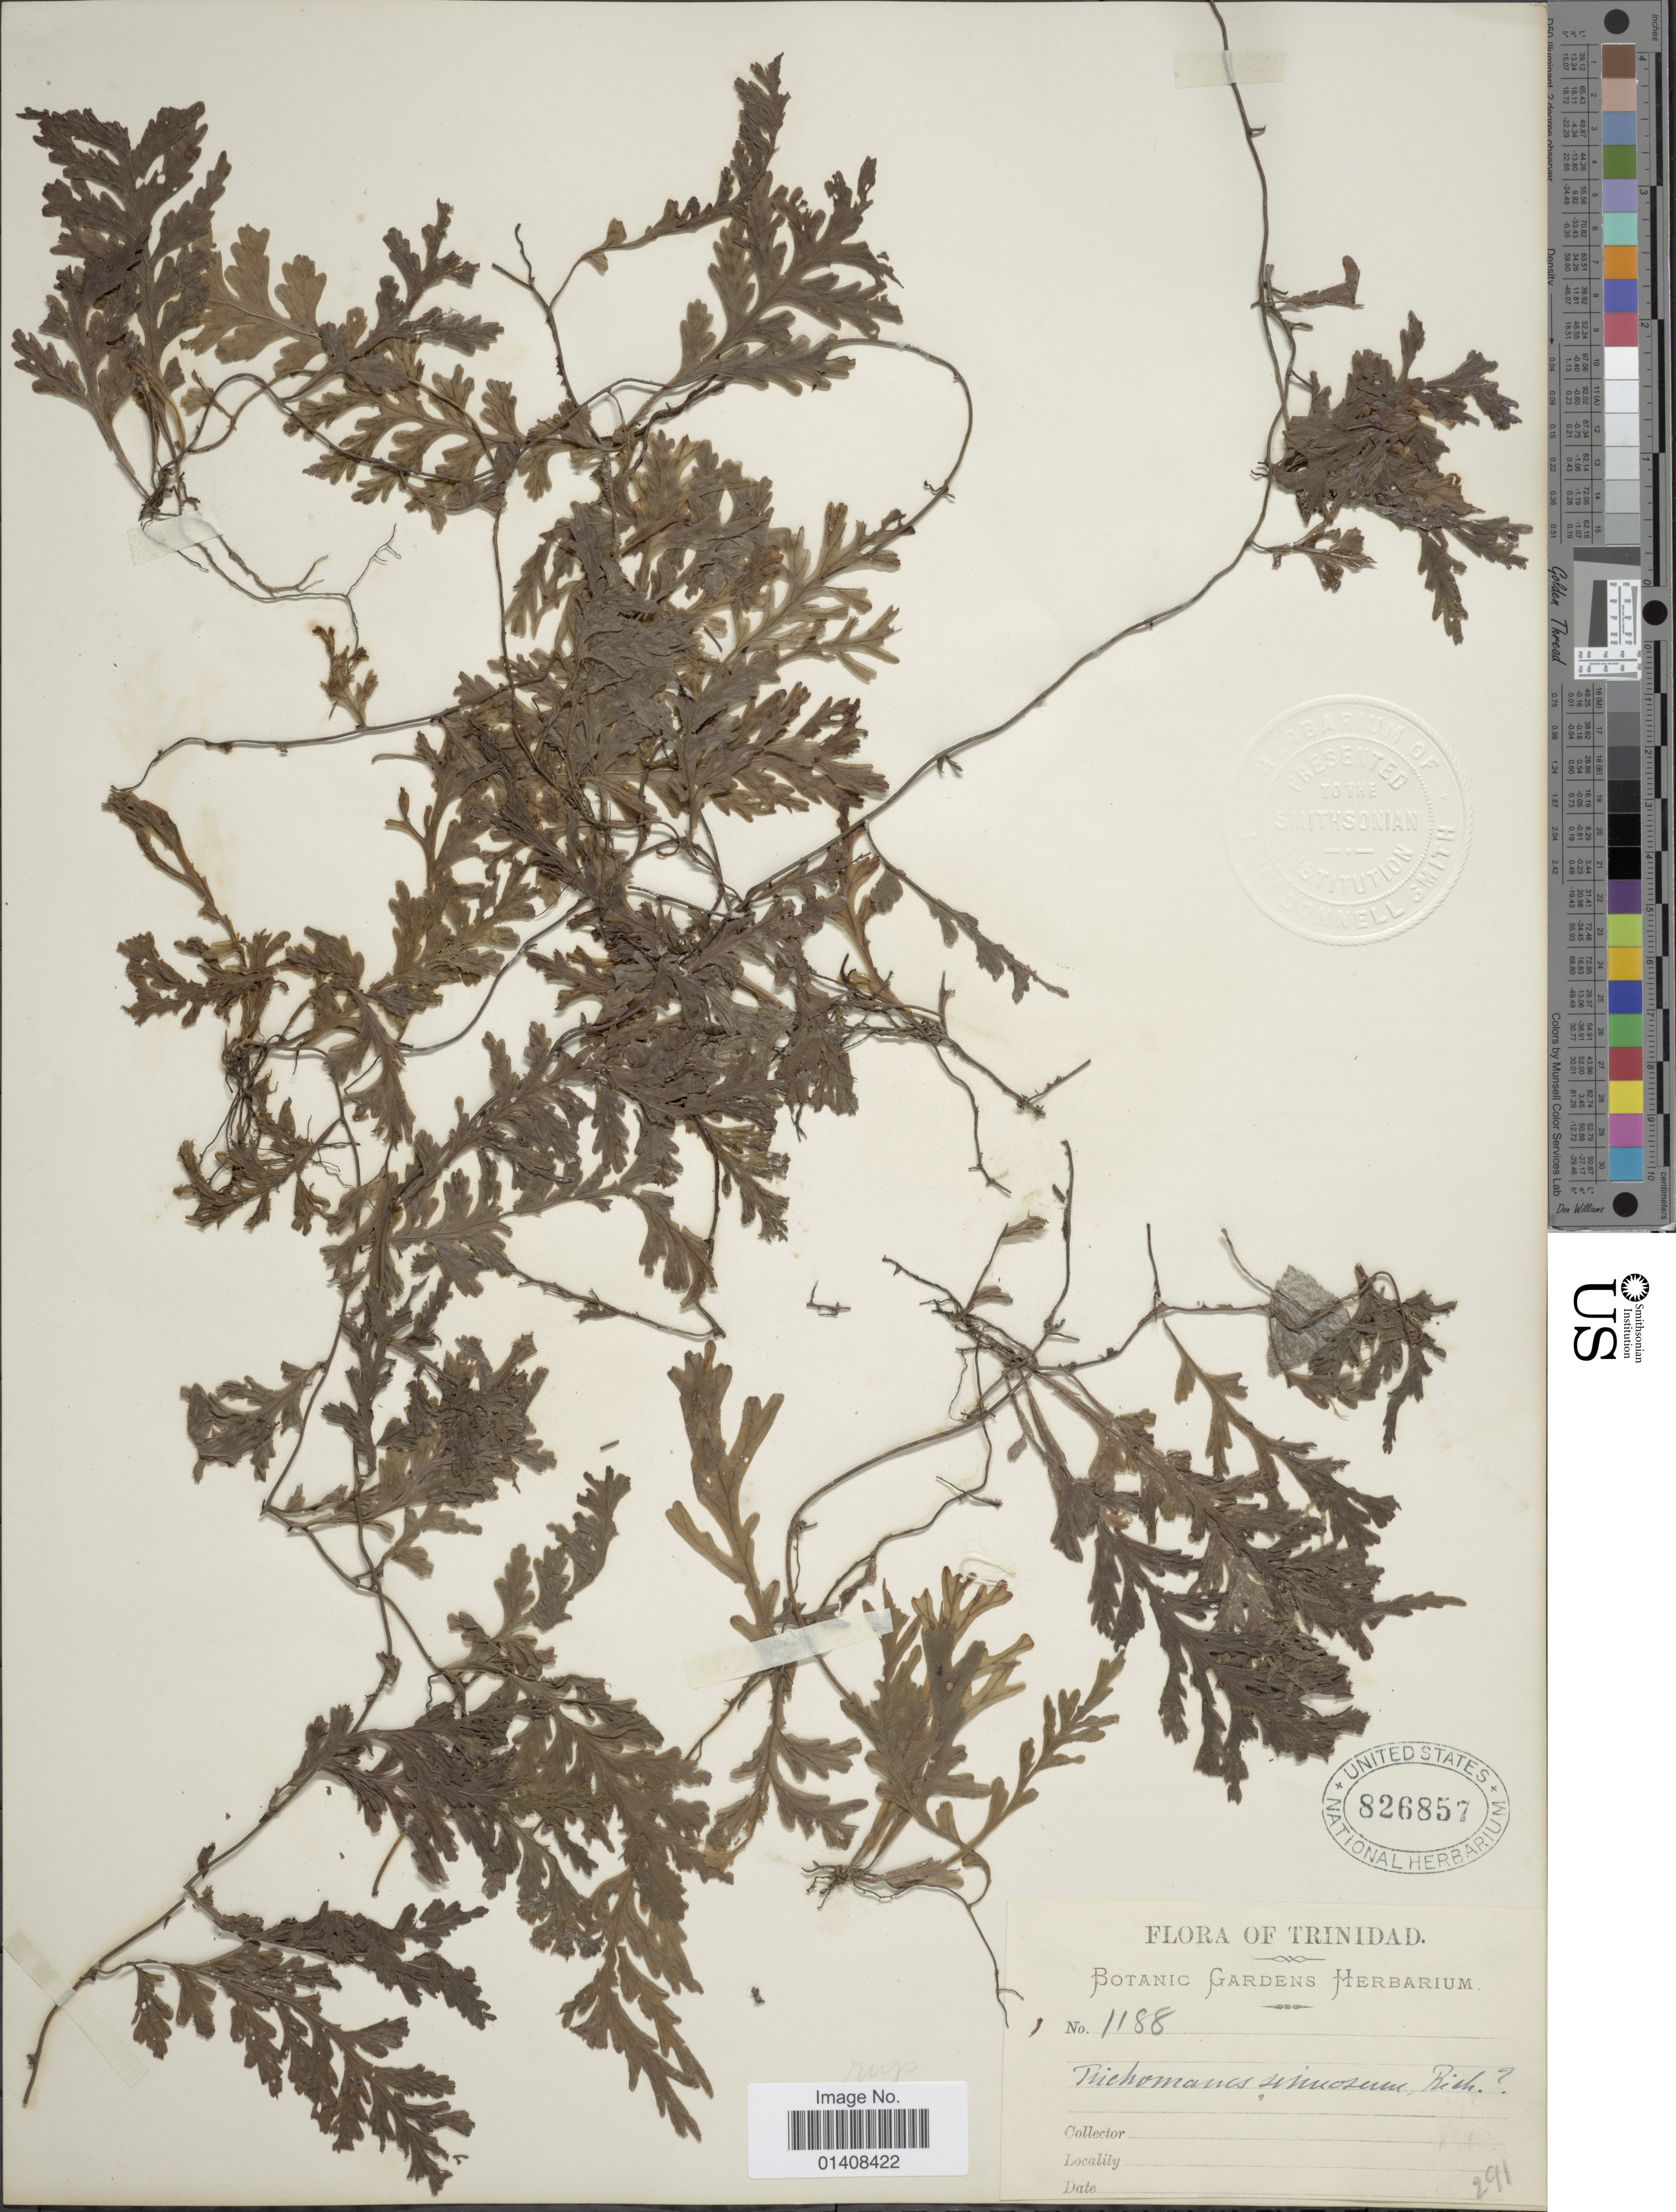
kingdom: Plantae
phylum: Tracheophyta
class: Polypodiopsida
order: Hymenophyllales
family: Hymenophyllaceae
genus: Trichomanes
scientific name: Trichomanes sp.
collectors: ex herb. Bot. Gard.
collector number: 1188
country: Trinidad and Tobago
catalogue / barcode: US 826857